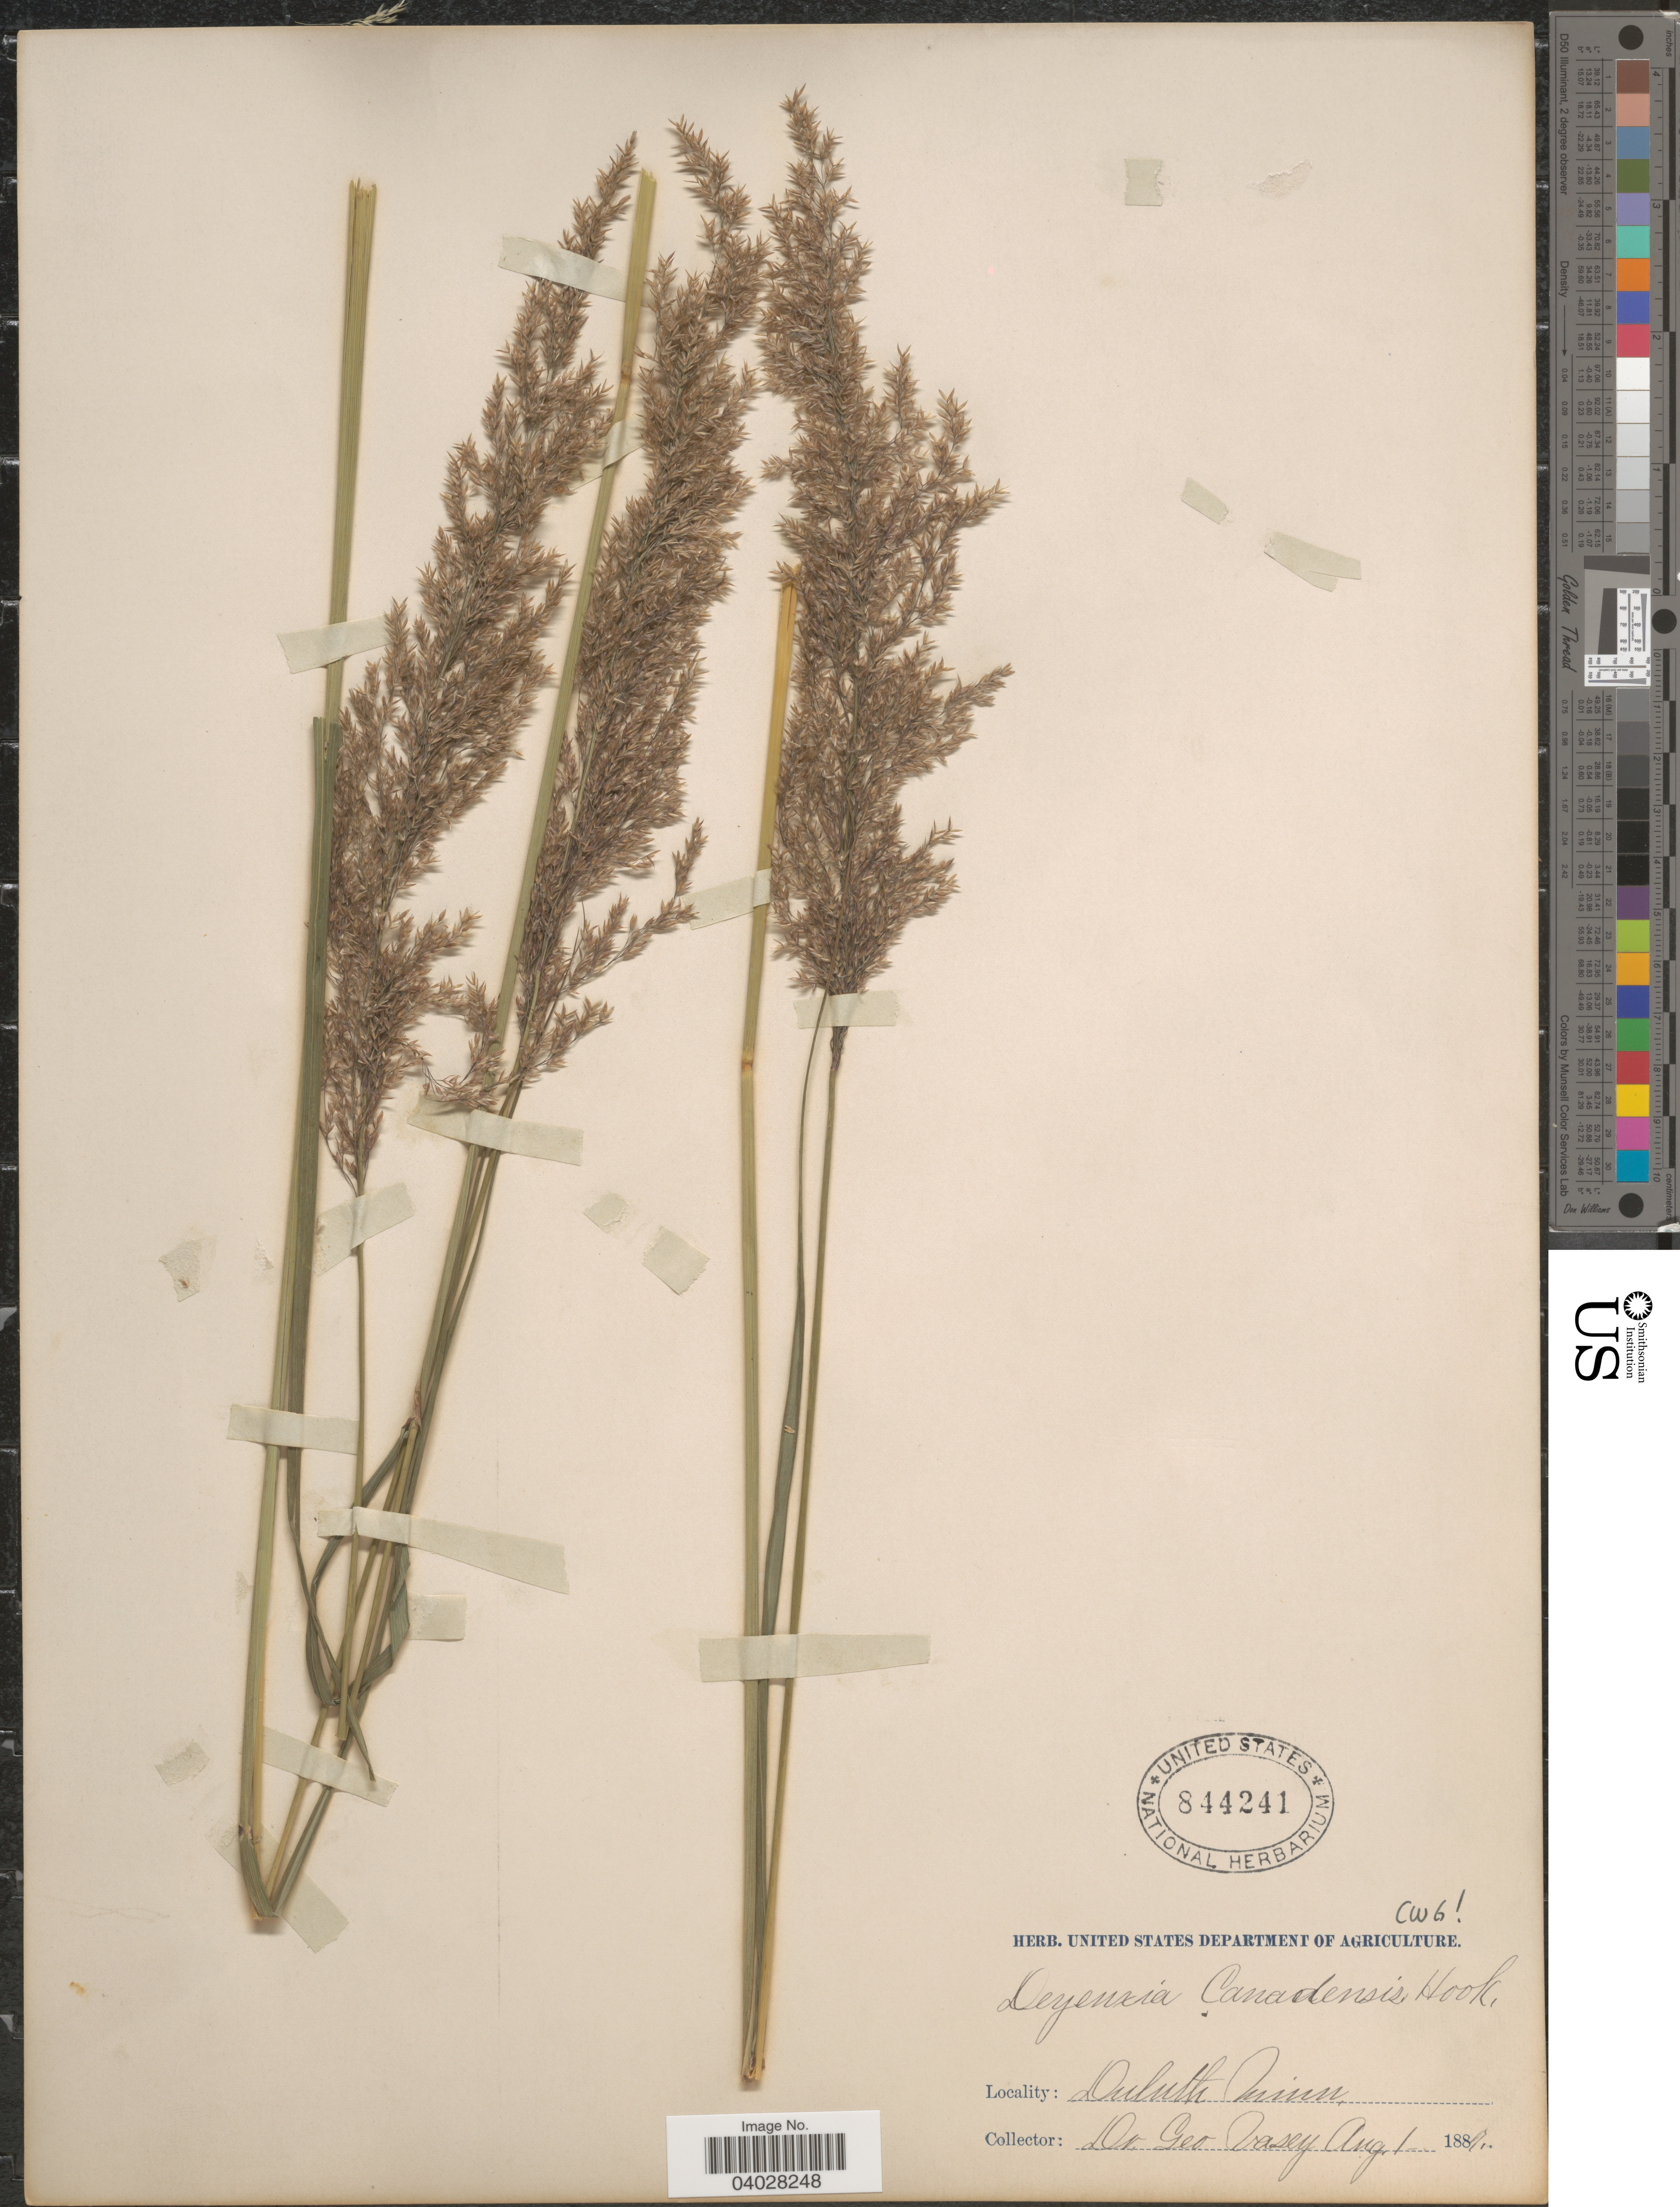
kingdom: Plantae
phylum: Tracheophyta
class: Liliopsida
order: Poales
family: Poaceae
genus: Calamagrostis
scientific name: Calamagrostis canadensis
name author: (Michx.) P. Beauv.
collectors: G. R. Vasey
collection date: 1887-08-01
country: United States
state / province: Minnesota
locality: Duluth.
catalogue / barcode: US 844241